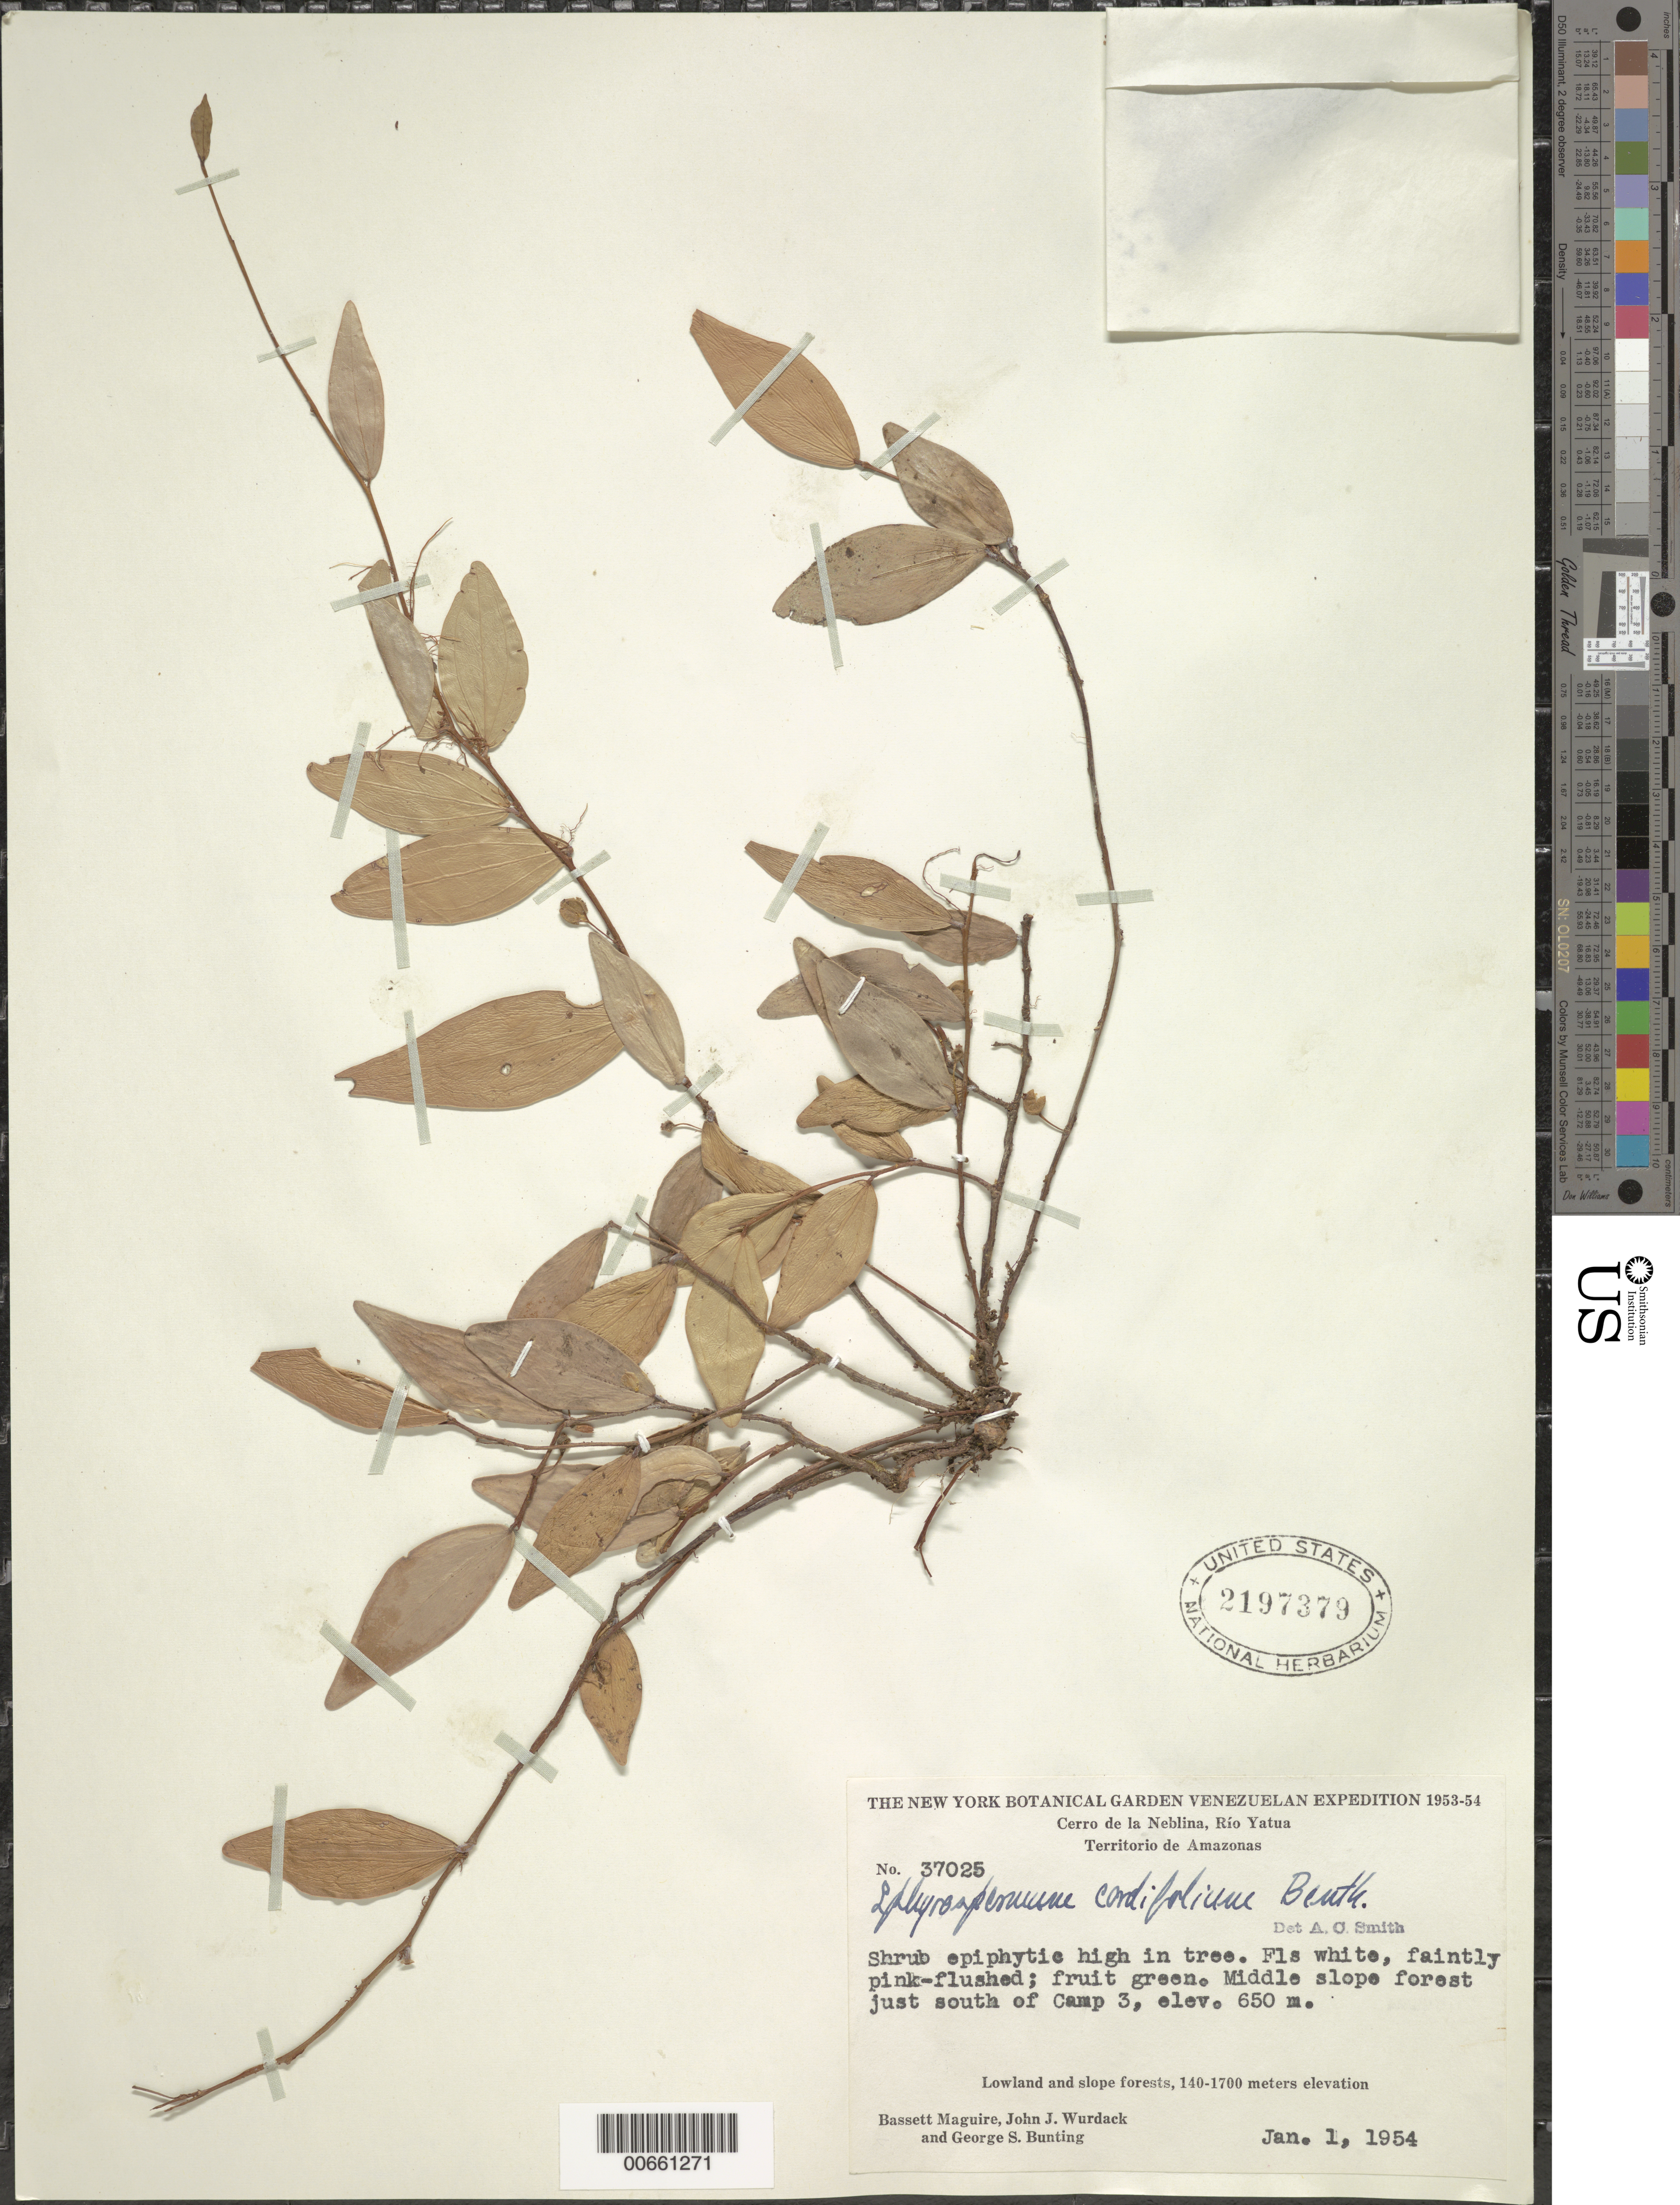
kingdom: Plantae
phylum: Tracheophyta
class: Magnoliopsida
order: Ericales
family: Ericaceae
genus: Sphyrospermum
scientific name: Sphyrospermum cordifolium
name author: Benth.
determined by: Smith, A. C.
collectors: B. Maguire, J. J. Wurdack & G. S. Bunting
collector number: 37025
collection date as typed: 1-Jan-54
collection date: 1954-01-01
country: Venezuela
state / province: Amazonas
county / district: Río Negro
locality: Cerro de la Neblina, Río Yatua, S of Camp 3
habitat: Middle slope forest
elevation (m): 650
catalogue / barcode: US 2197379